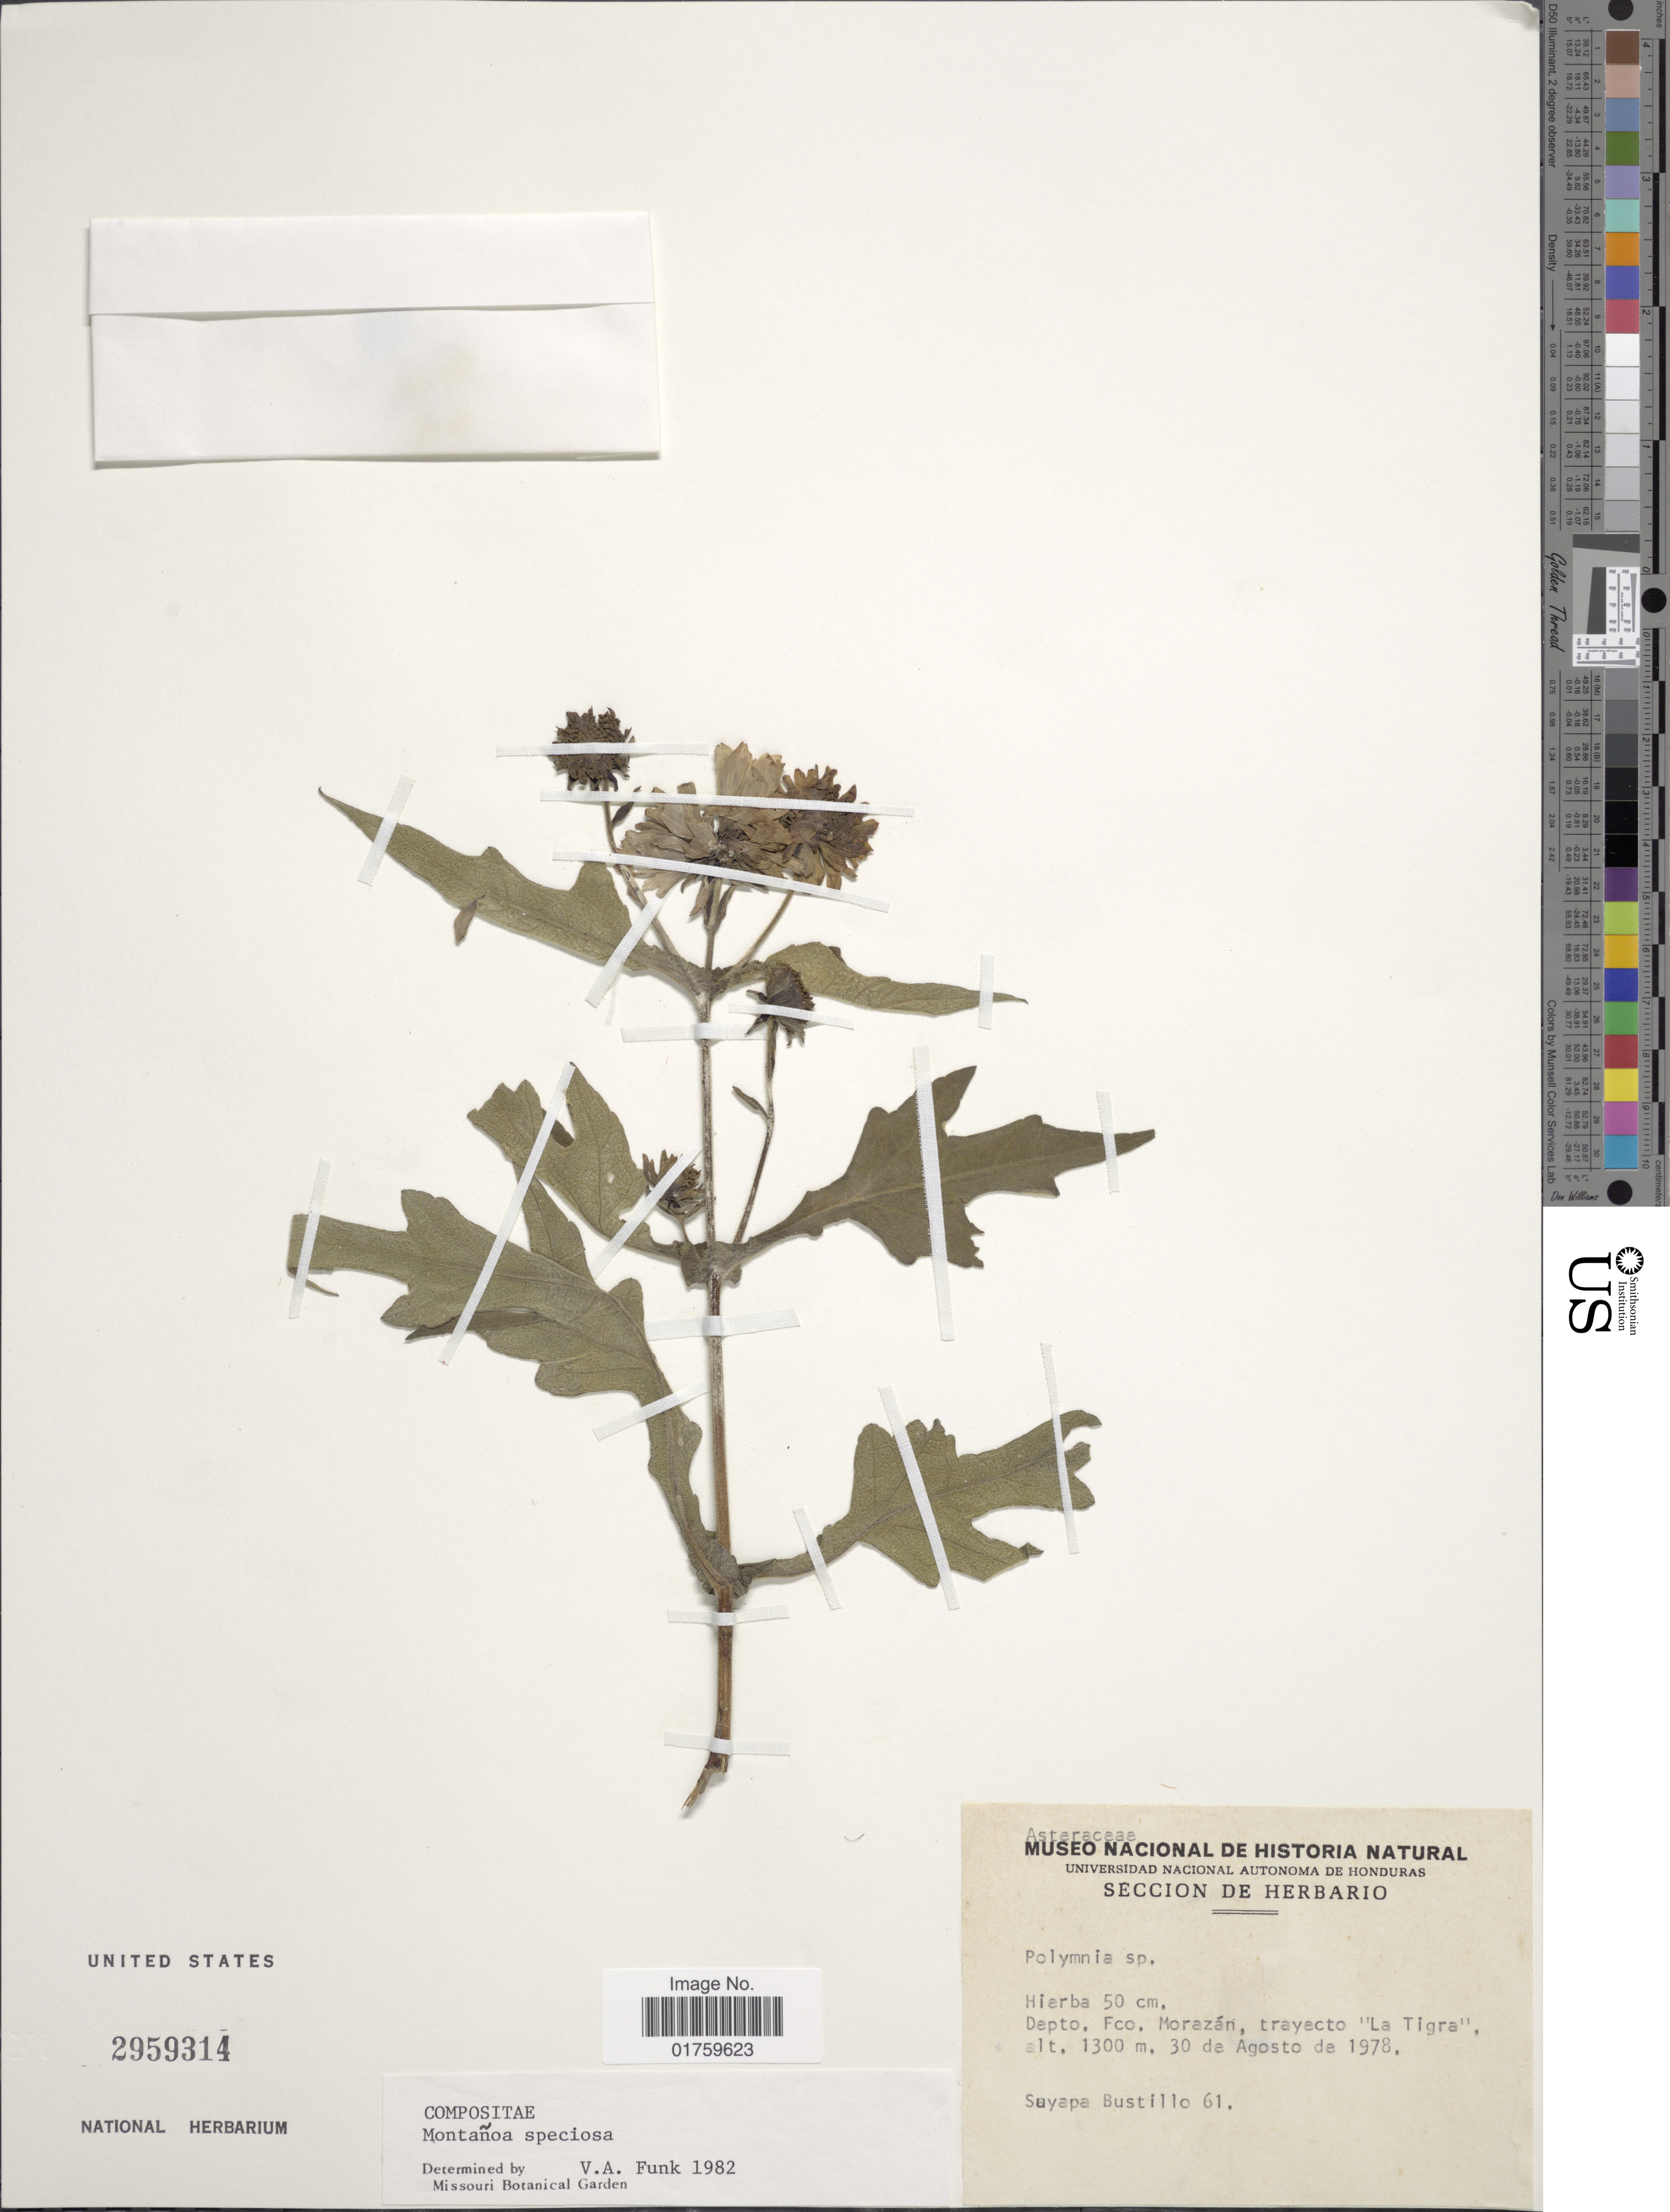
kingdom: Plantae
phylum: Tracheophyta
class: Magnoliopsida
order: Asterales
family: Asteraceae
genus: Montanoa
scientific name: Montanoa speciosa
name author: (DC.) Sch. Bip. ex K. Koch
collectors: S. Bustillo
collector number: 61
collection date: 1978-08-30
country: Honduras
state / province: Fco. Morazán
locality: Trayecto La Tigra.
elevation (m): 1300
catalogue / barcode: US 2959314